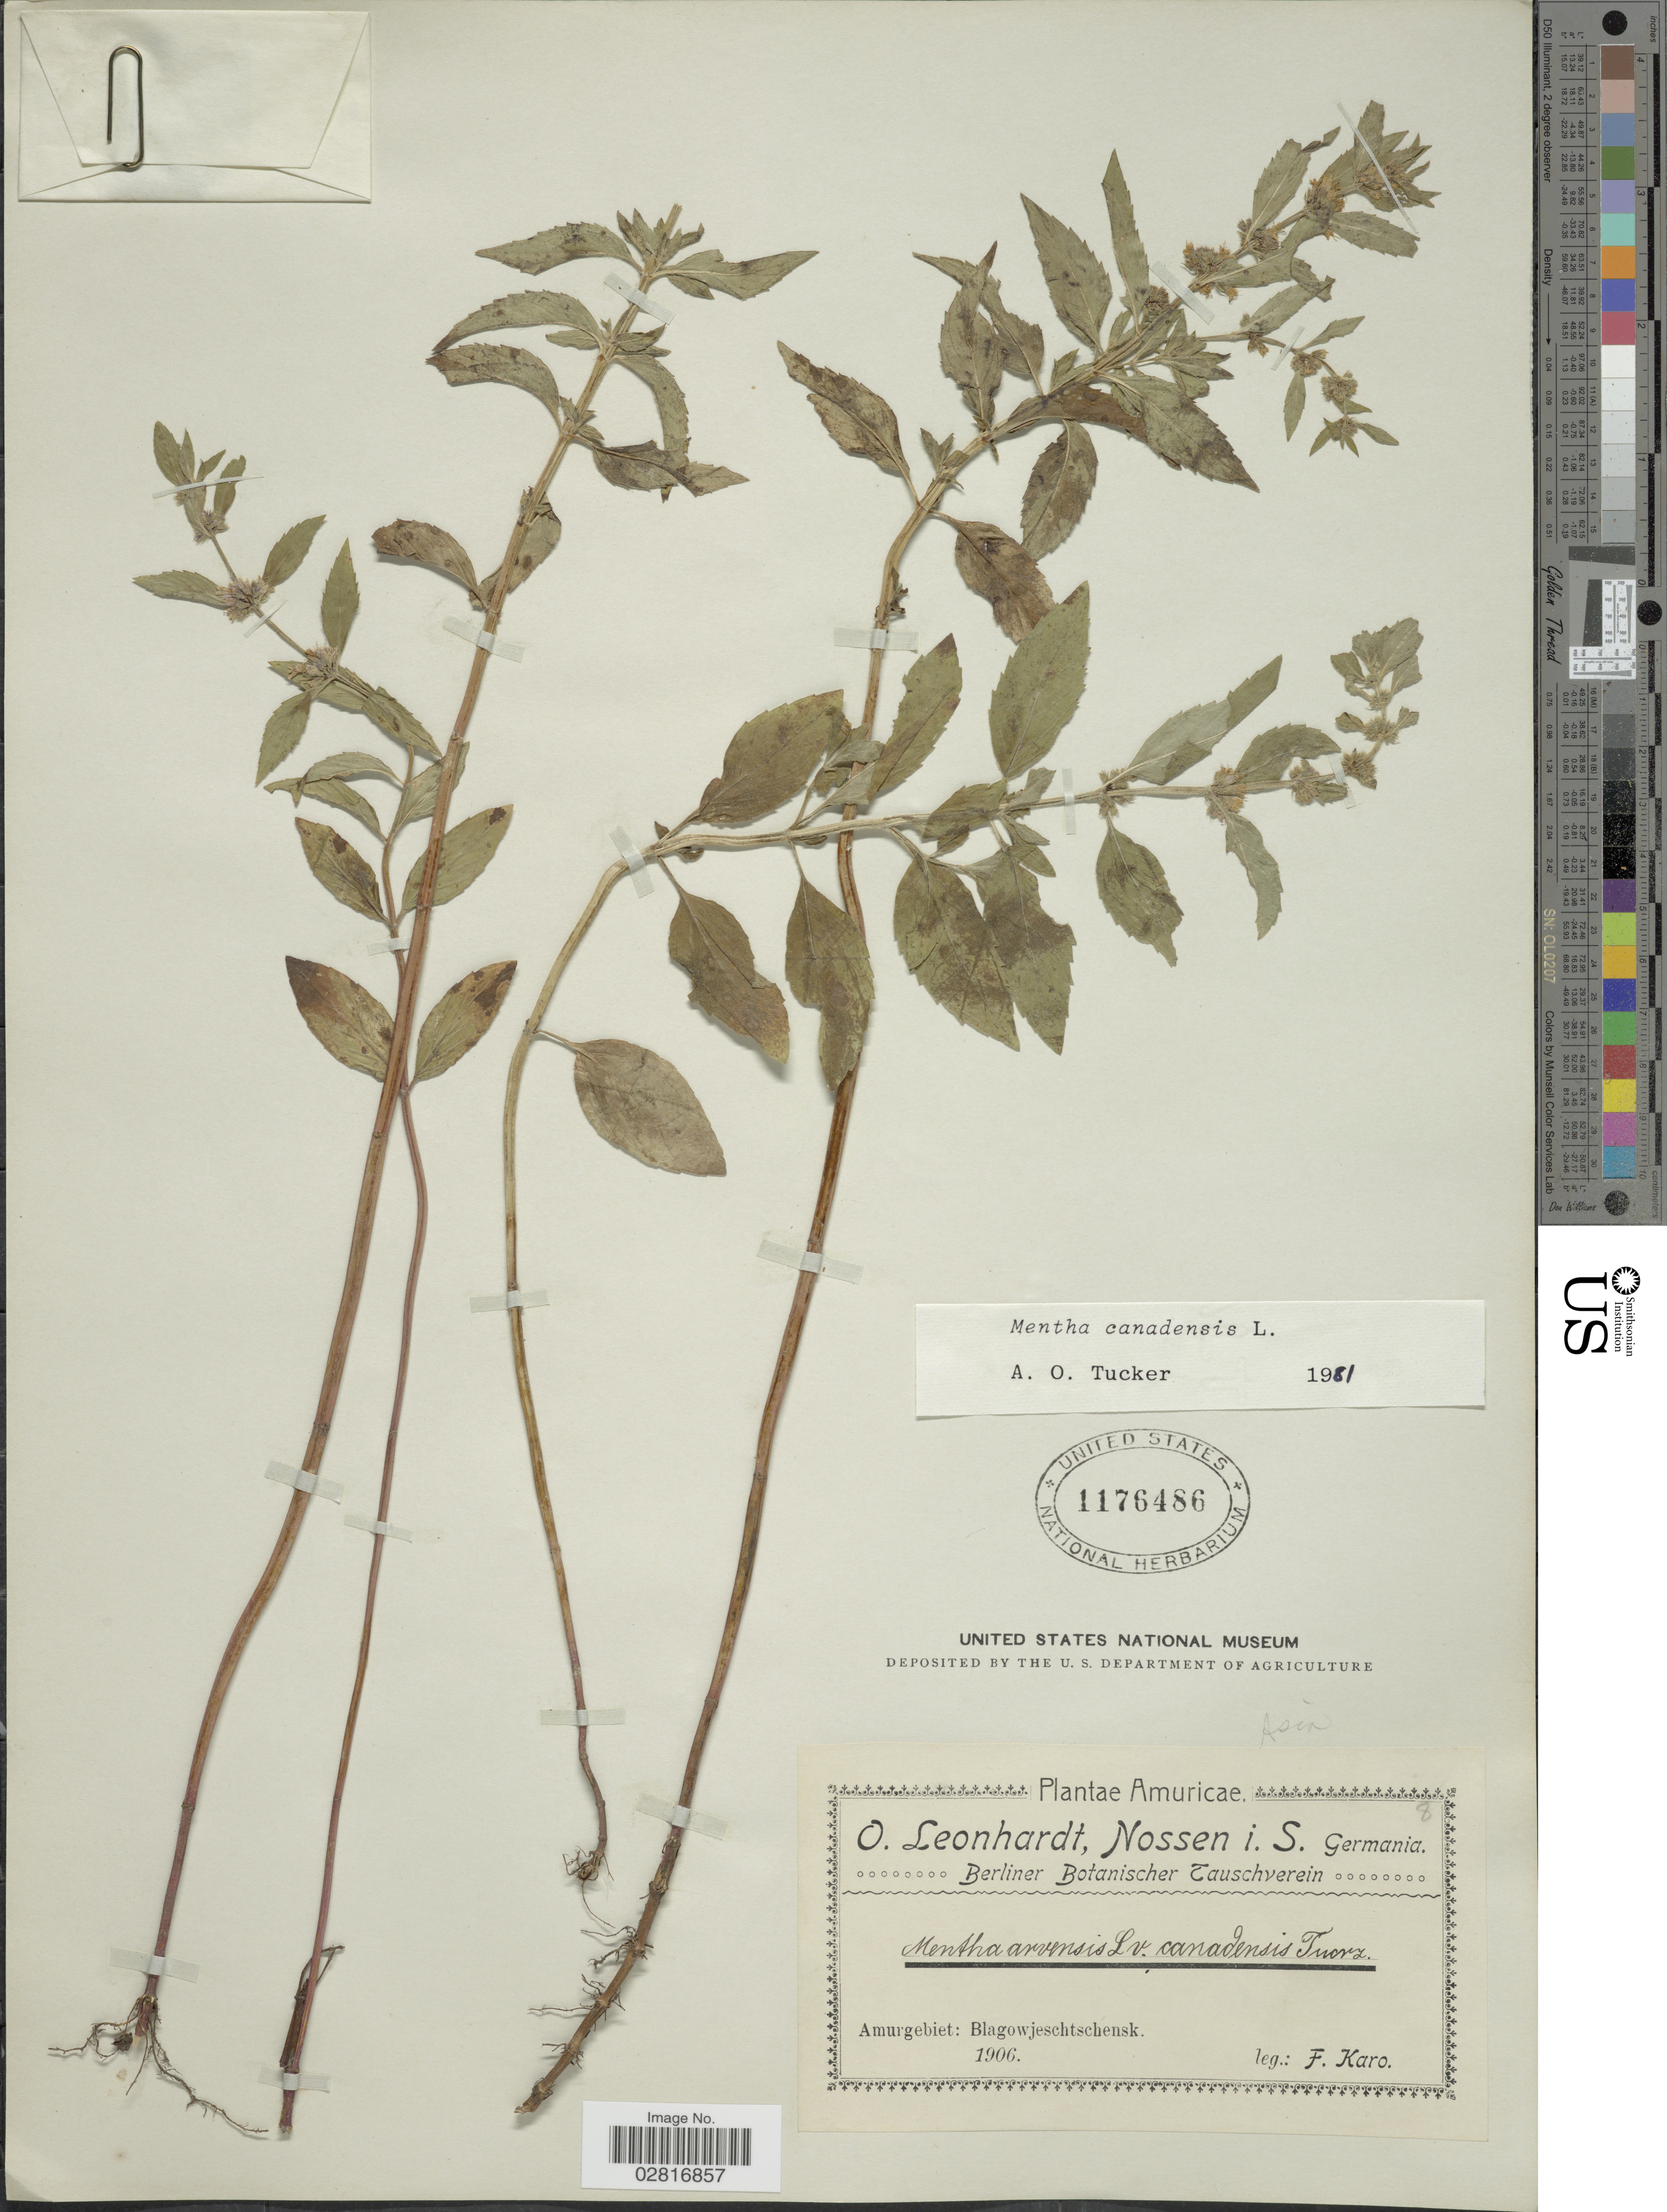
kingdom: Plantae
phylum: Tracheophyta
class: Magnoliopsida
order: Lamiales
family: Lamiaceae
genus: Mentha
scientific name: Mentha canadensis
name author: L.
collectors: F. Karo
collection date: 1906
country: Russian Federation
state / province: Amur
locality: Amurgebiet: Blagowjeschtschensk. Americae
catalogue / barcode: US 1176486